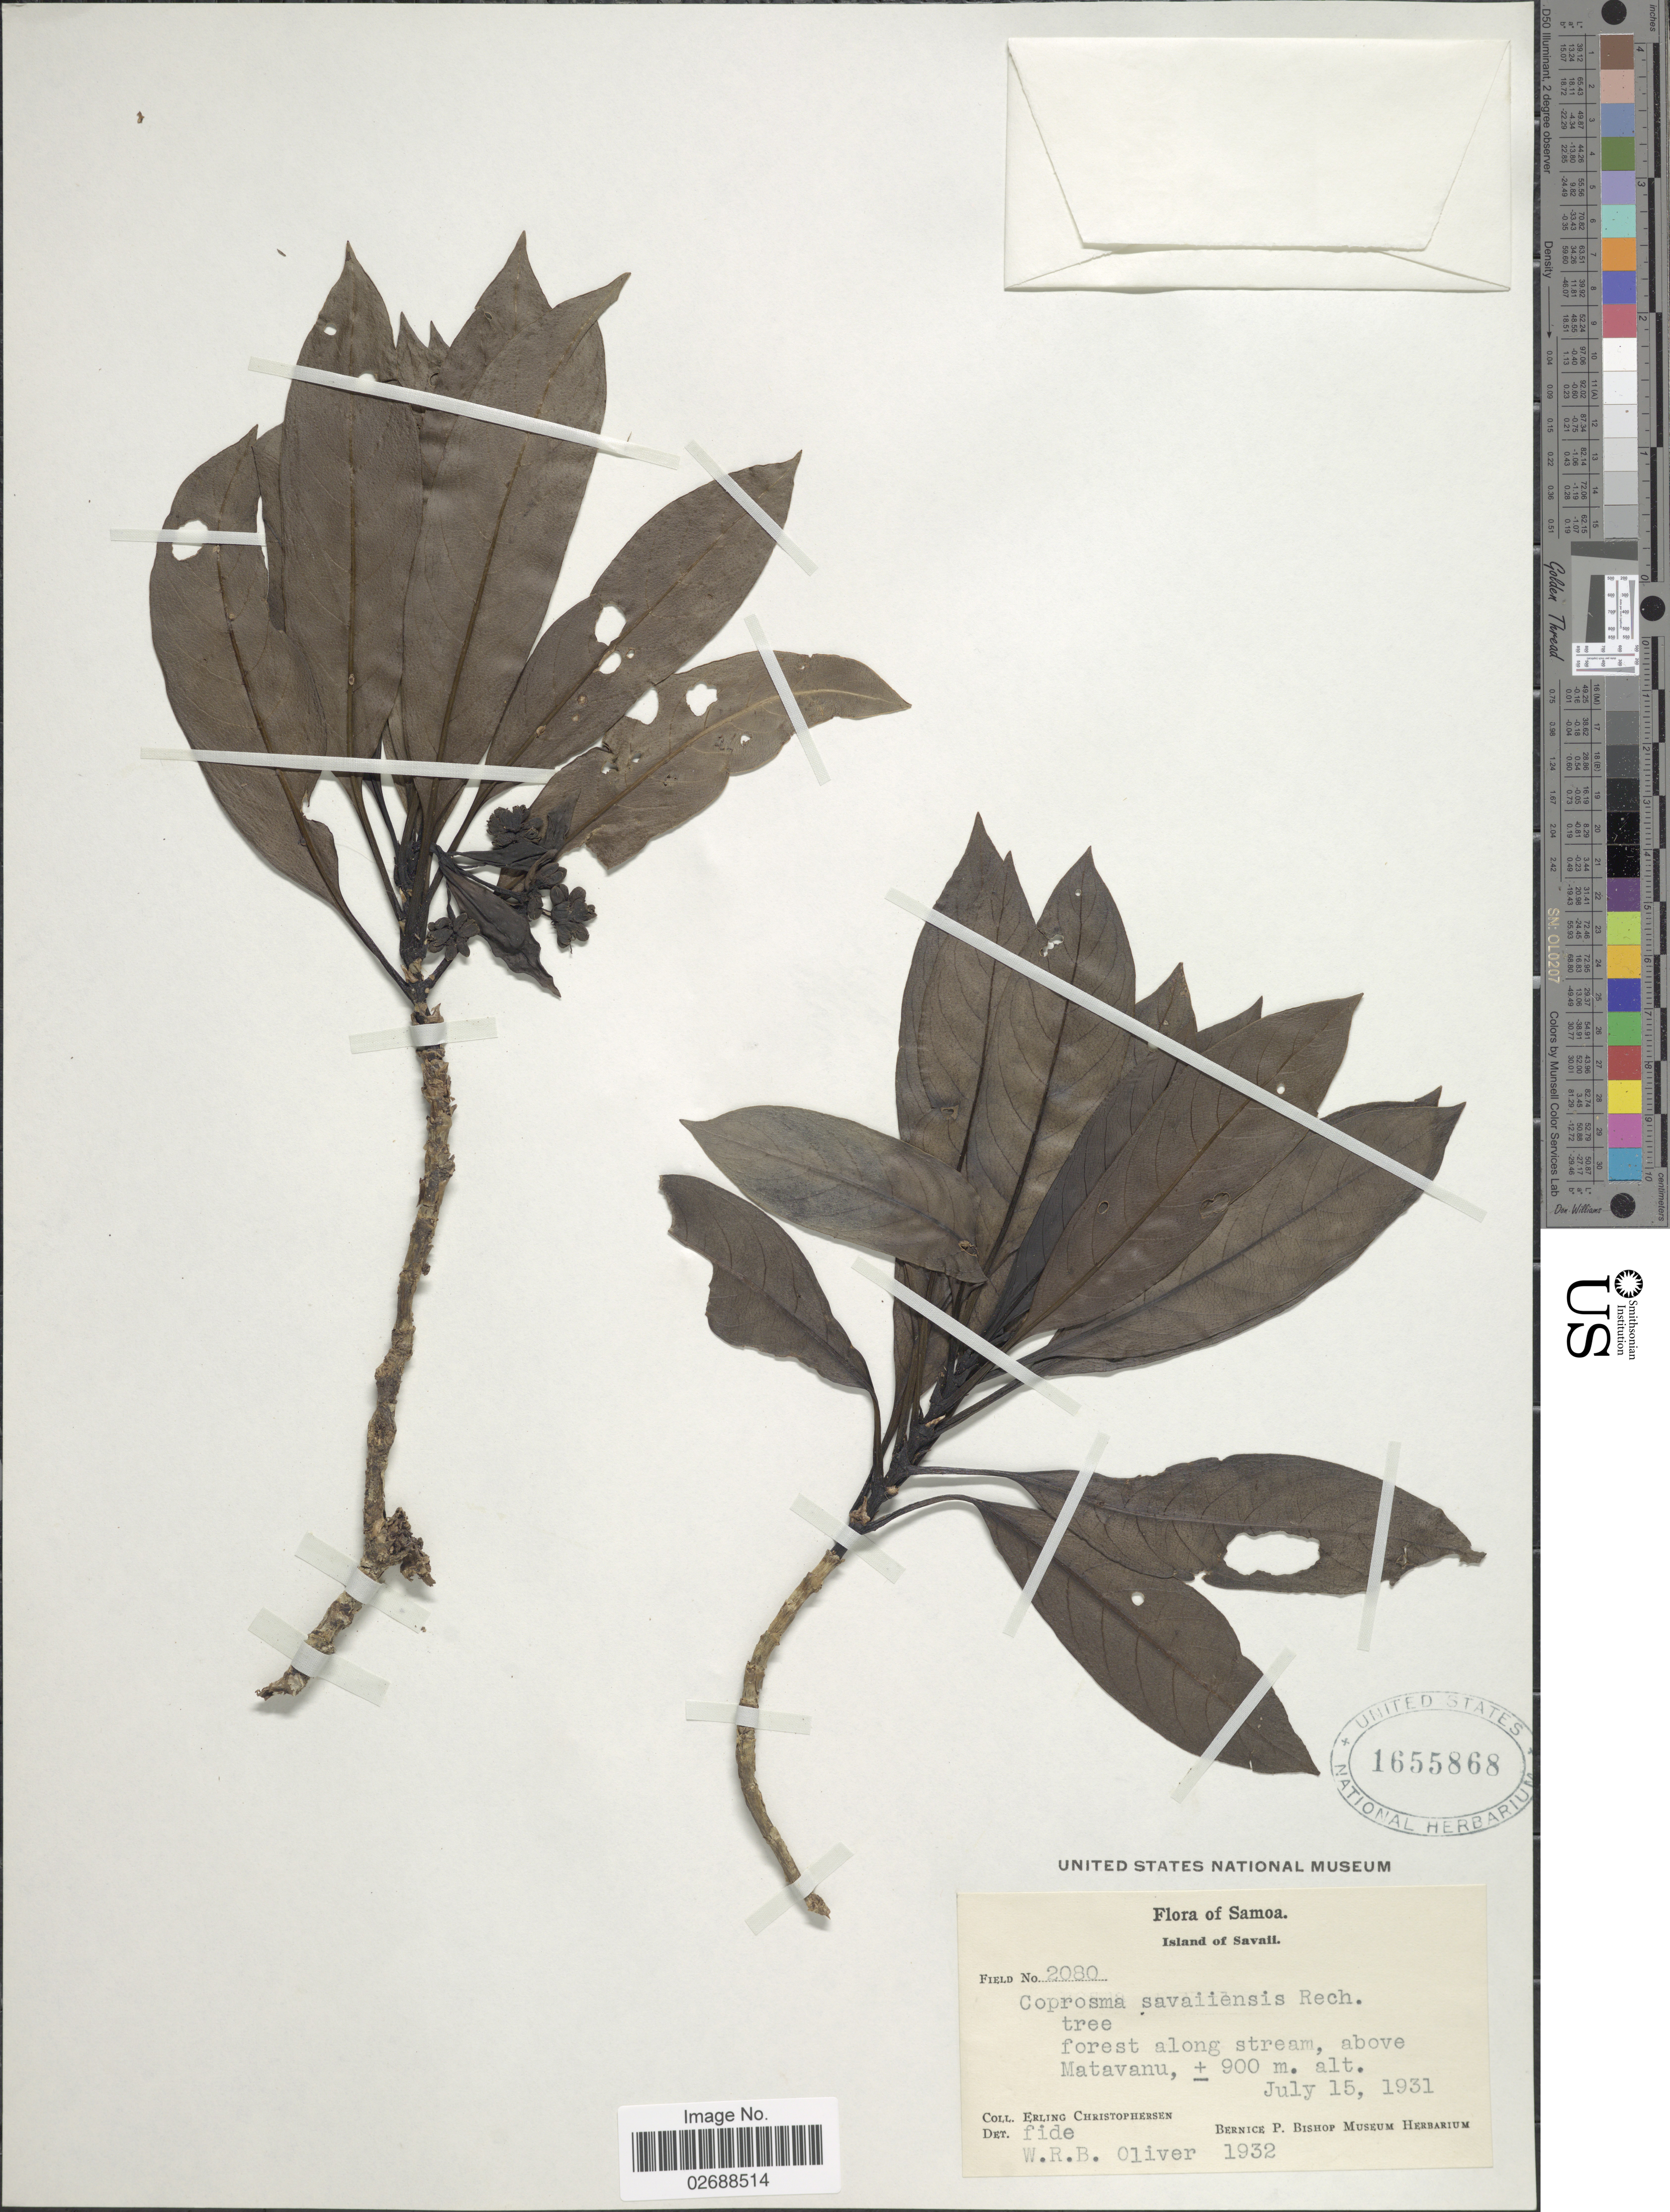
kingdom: Plantae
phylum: Tracheophyta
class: Magnoliopsida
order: Gentianales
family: Rubiaceae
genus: Coprosma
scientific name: Coprosma savaiiensis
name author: Rech.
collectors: E. Christophersen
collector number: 2080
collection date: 1931-07-15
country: Samoa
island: Savai'i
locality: Savaii, forest along stream, above Matavanu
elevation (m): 900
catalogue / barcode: US 1655868